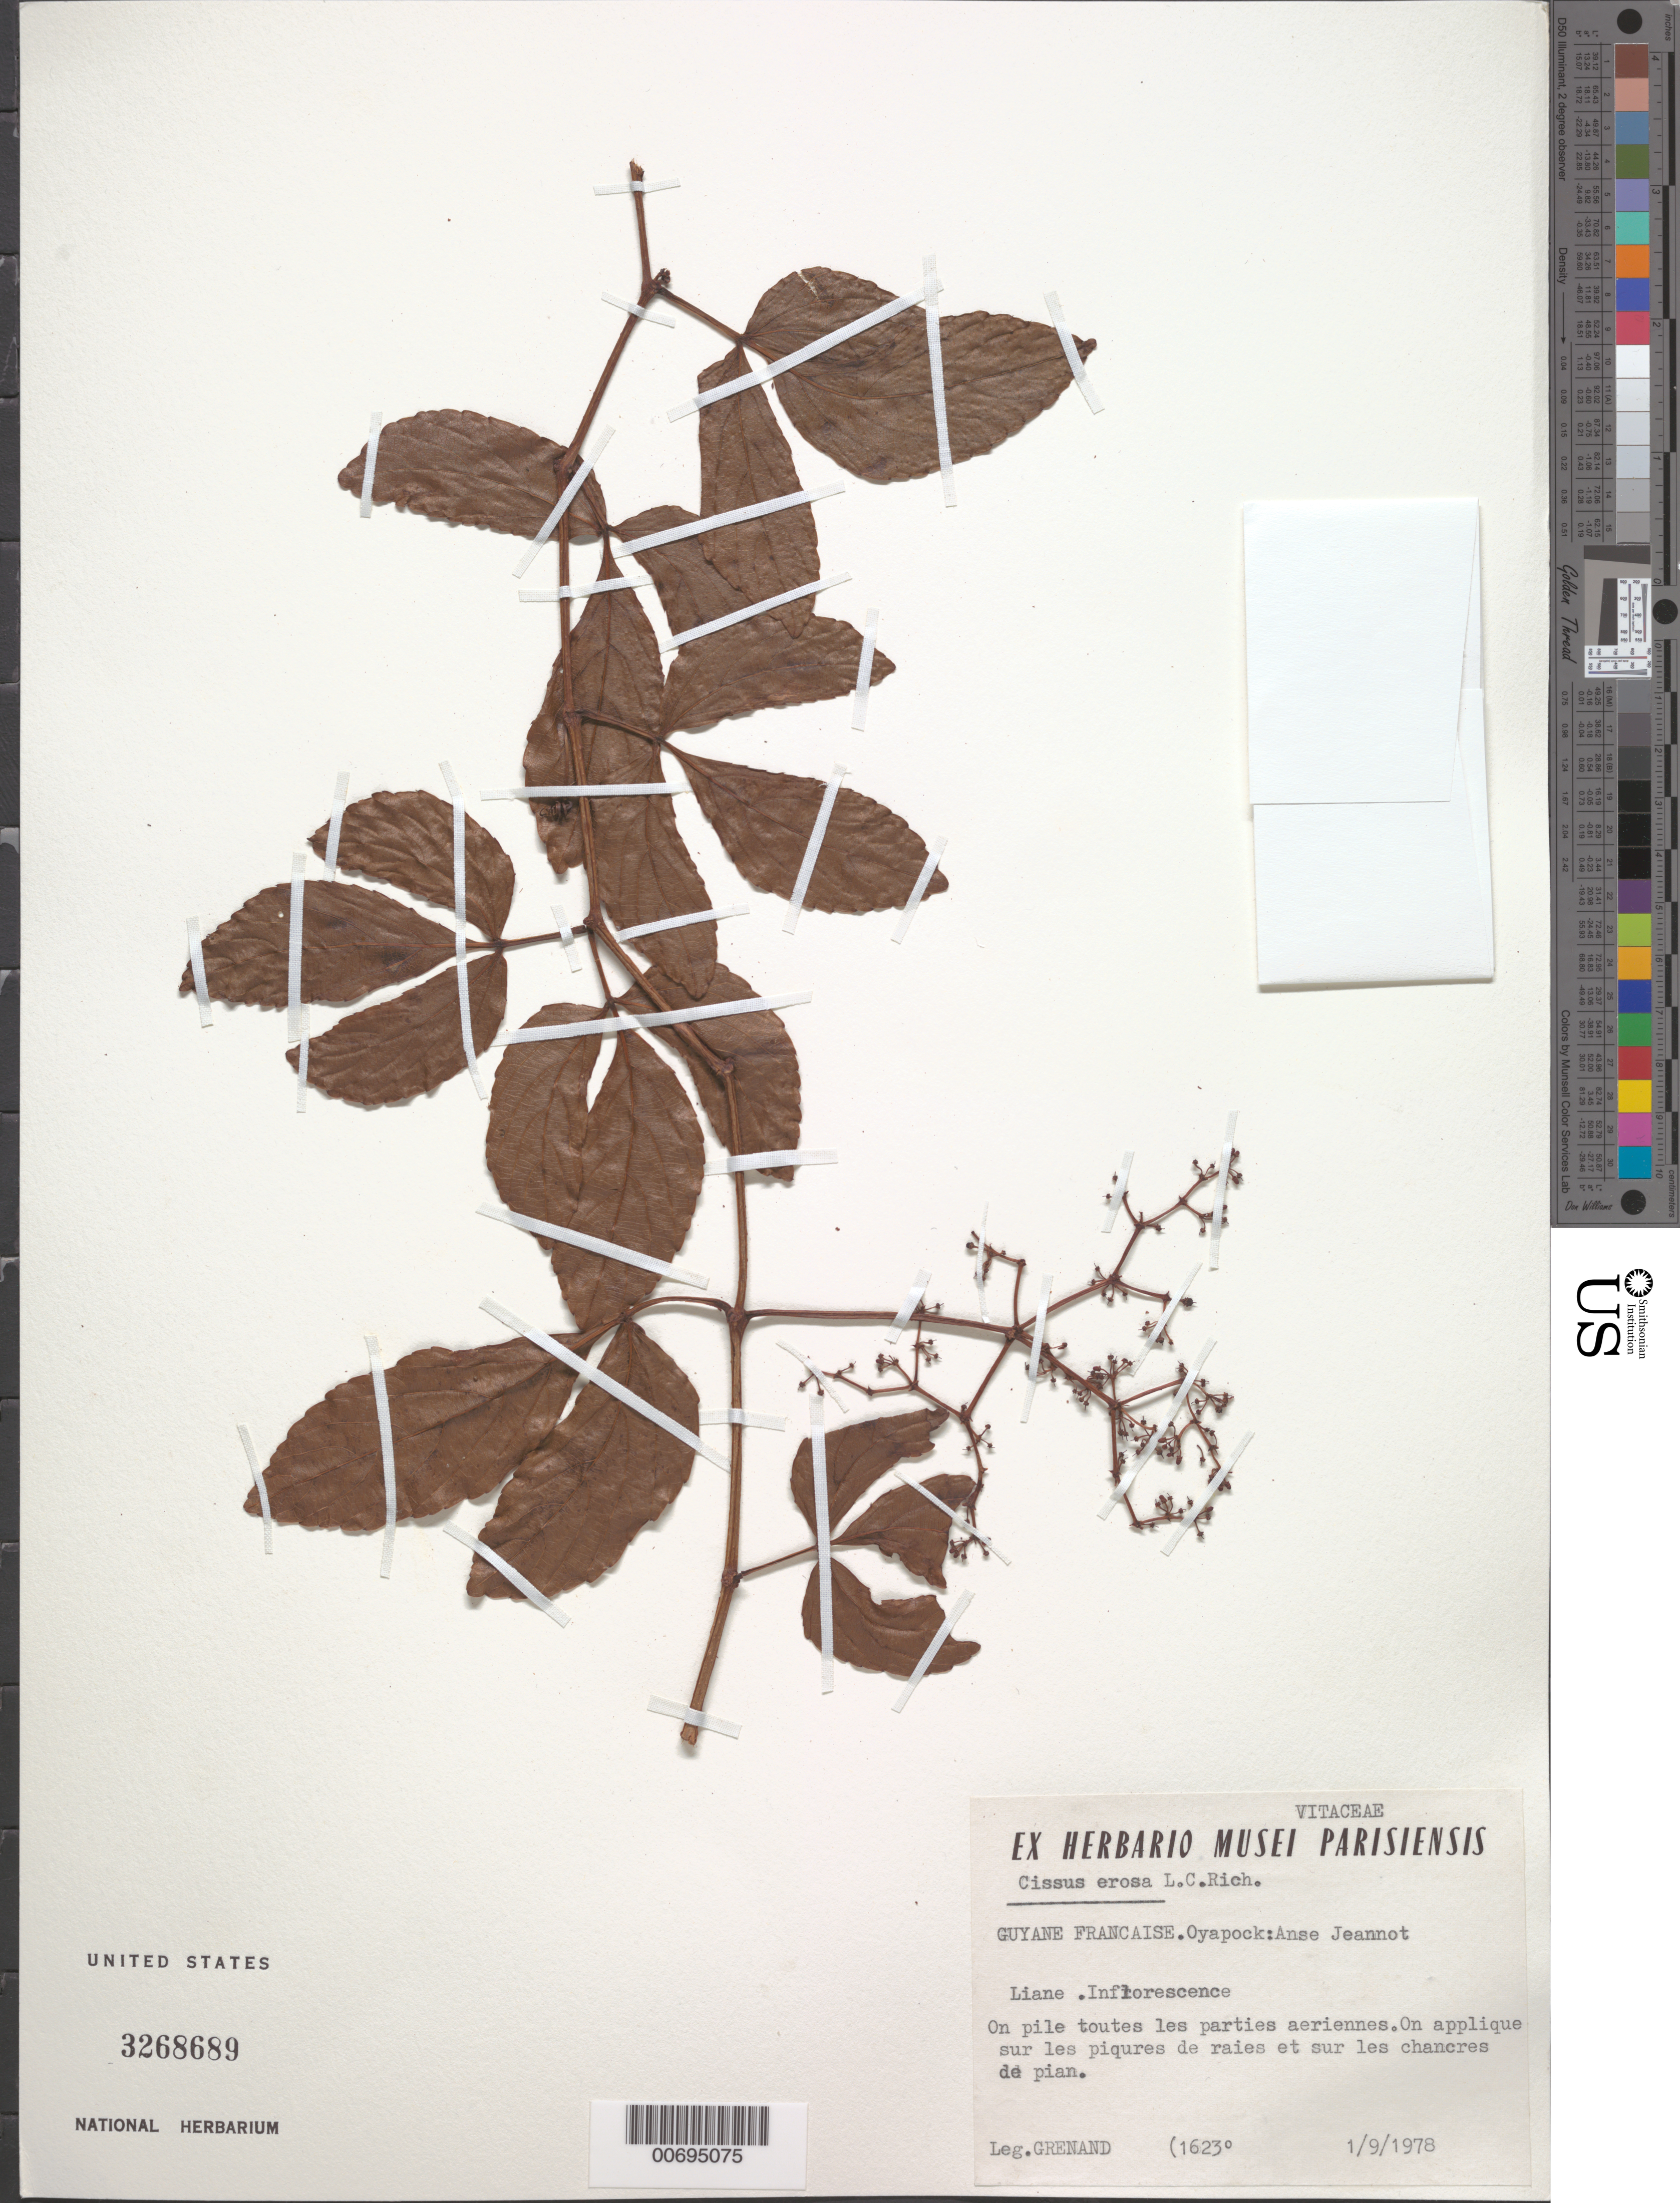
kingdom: Plantae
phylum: Tracheophyta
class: Magnoliopsida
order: Vitales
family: Vitaceae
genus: Cissus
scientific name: Cissus erosa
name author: Rich.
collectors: P. Grenand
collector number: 1623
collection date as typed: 1-Sep-78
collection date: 1978-09-01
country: French Guiana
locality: Anse Jeannot, Oyapock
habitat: On pile toutes les parties aeriennes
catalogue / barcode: US 3268689